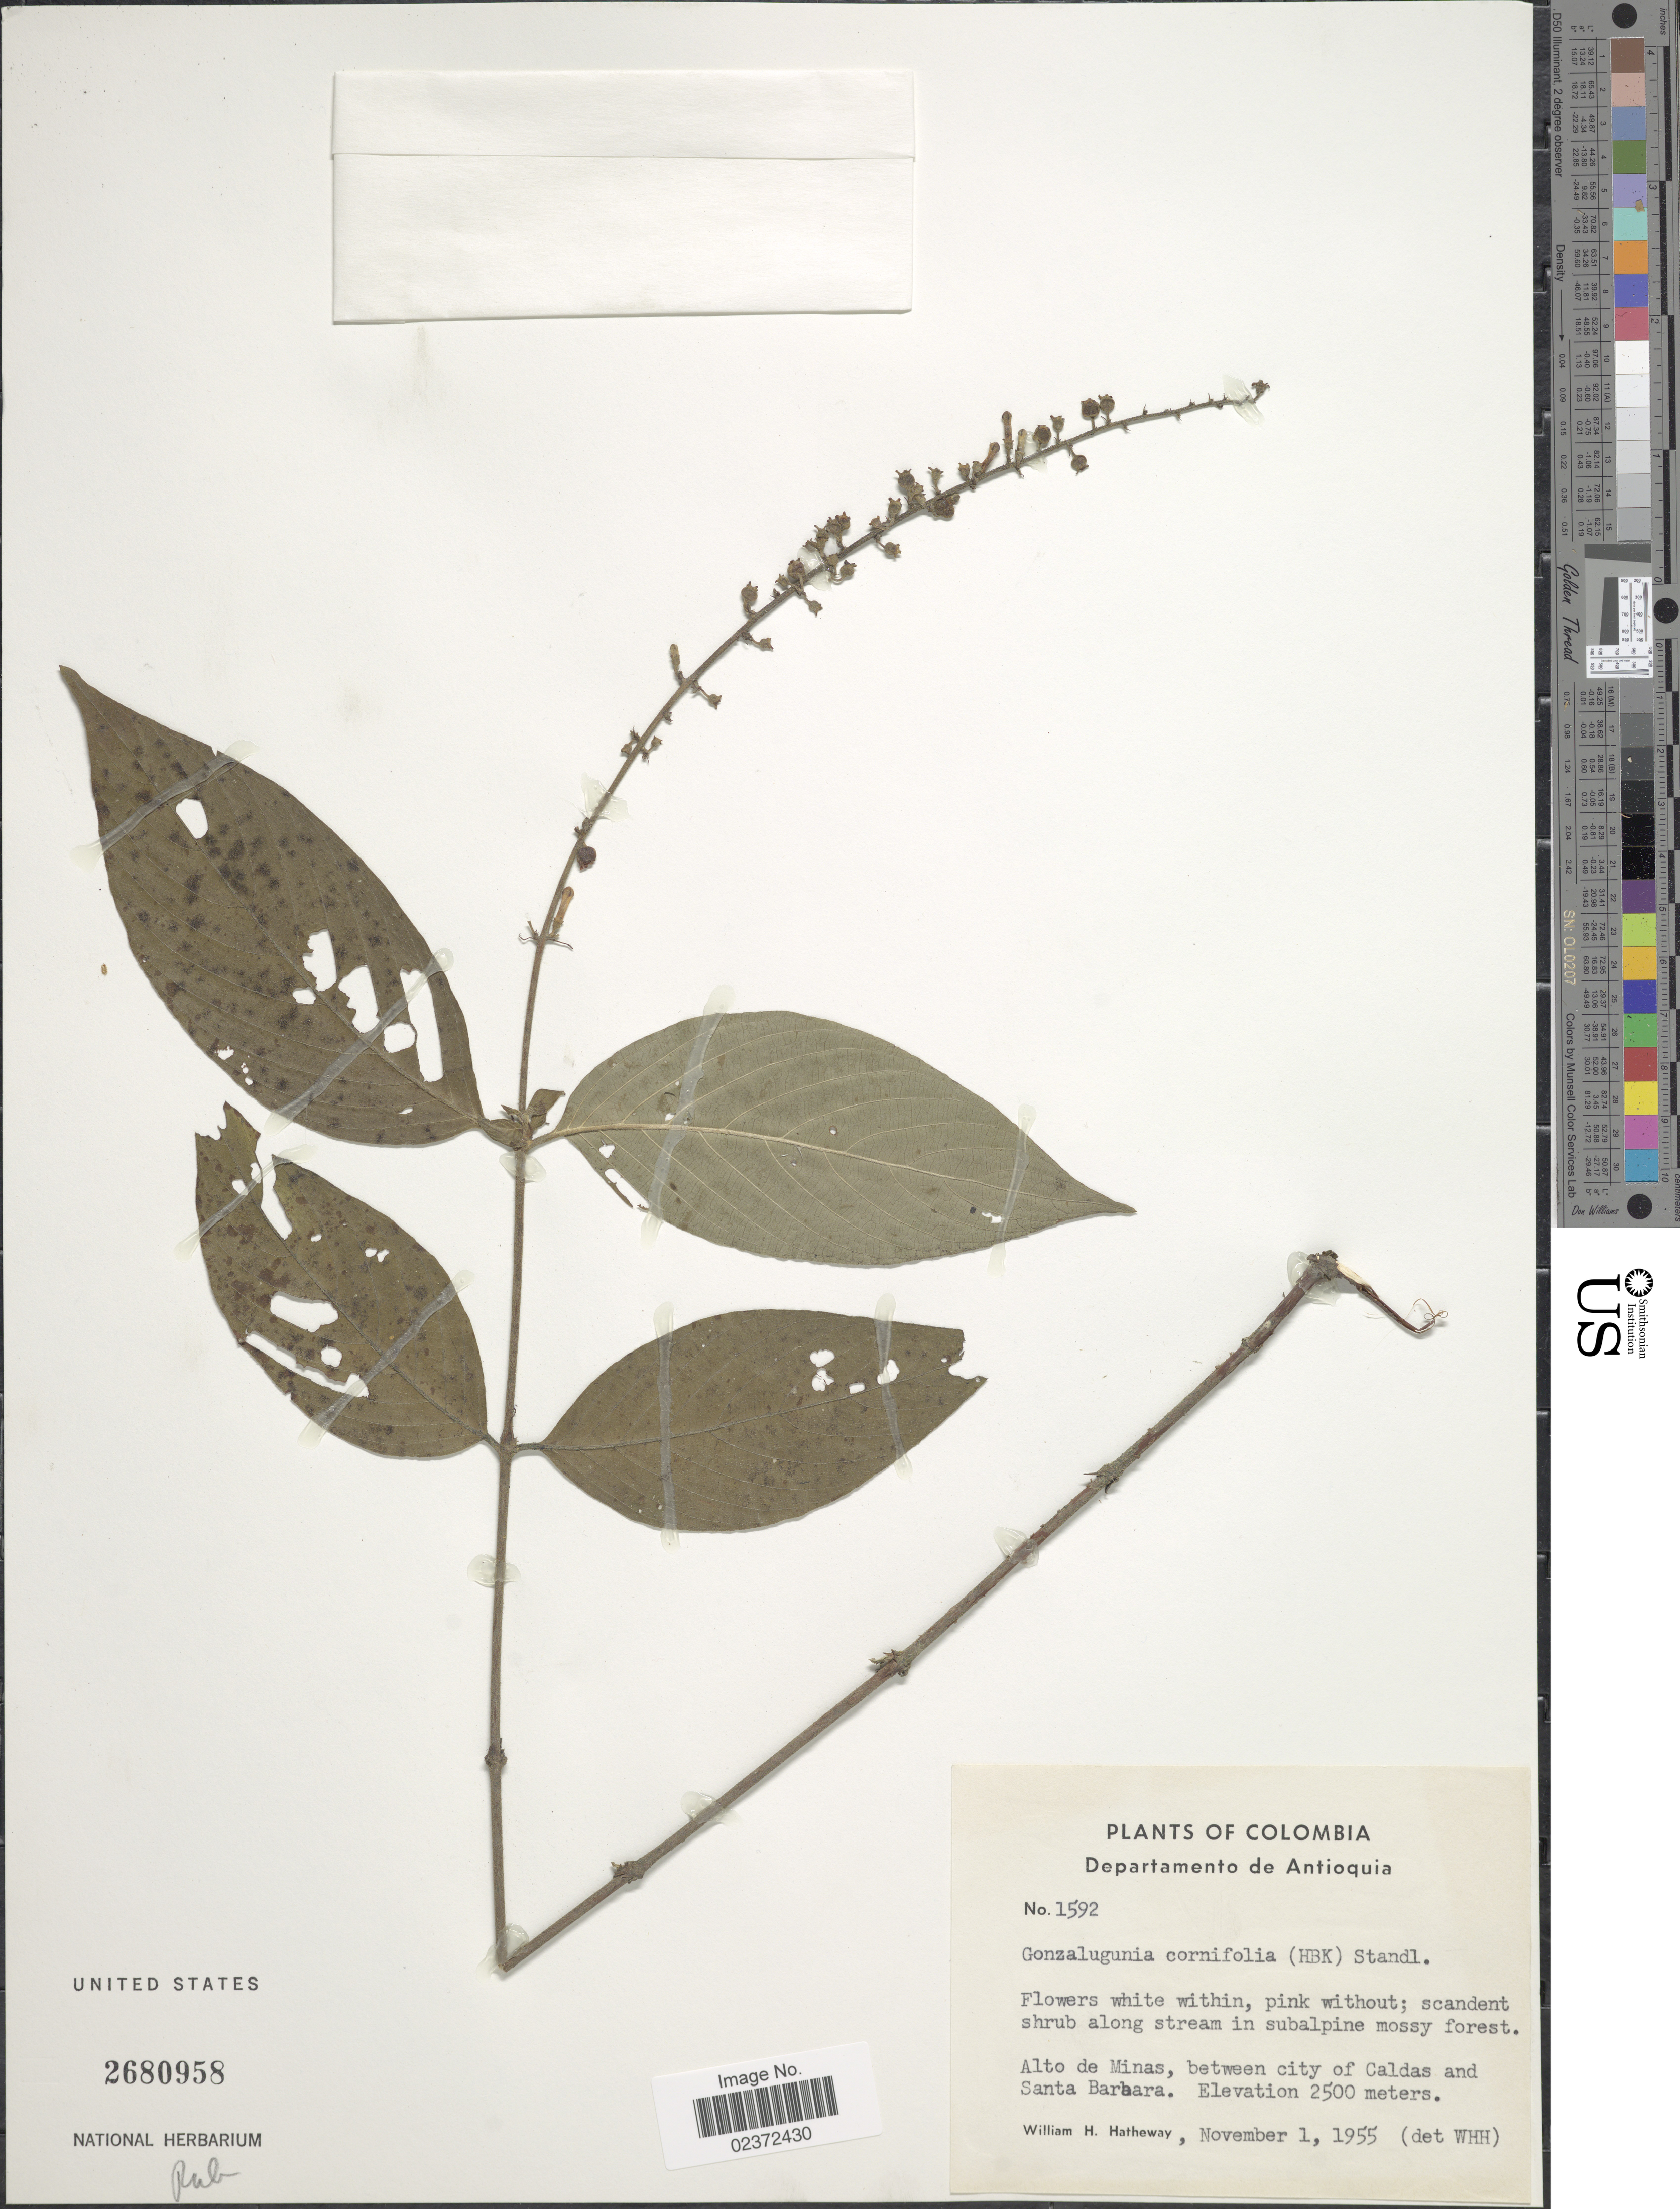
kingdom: Plantae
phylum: Tracheophyta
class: Magnoliopsida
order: Gentianales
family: Rubiaceae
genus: Gonzalagunia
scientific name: Gonzalagunia cornifolia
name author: (Kunth) Standl.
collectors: W. H. Hatheway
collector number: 1592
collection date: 1955-11-01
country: Colombia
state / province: Antioquia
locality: Alto de Minas, between city of Caldas and Santa Barbara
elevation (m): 2500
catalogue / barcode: US 2680958